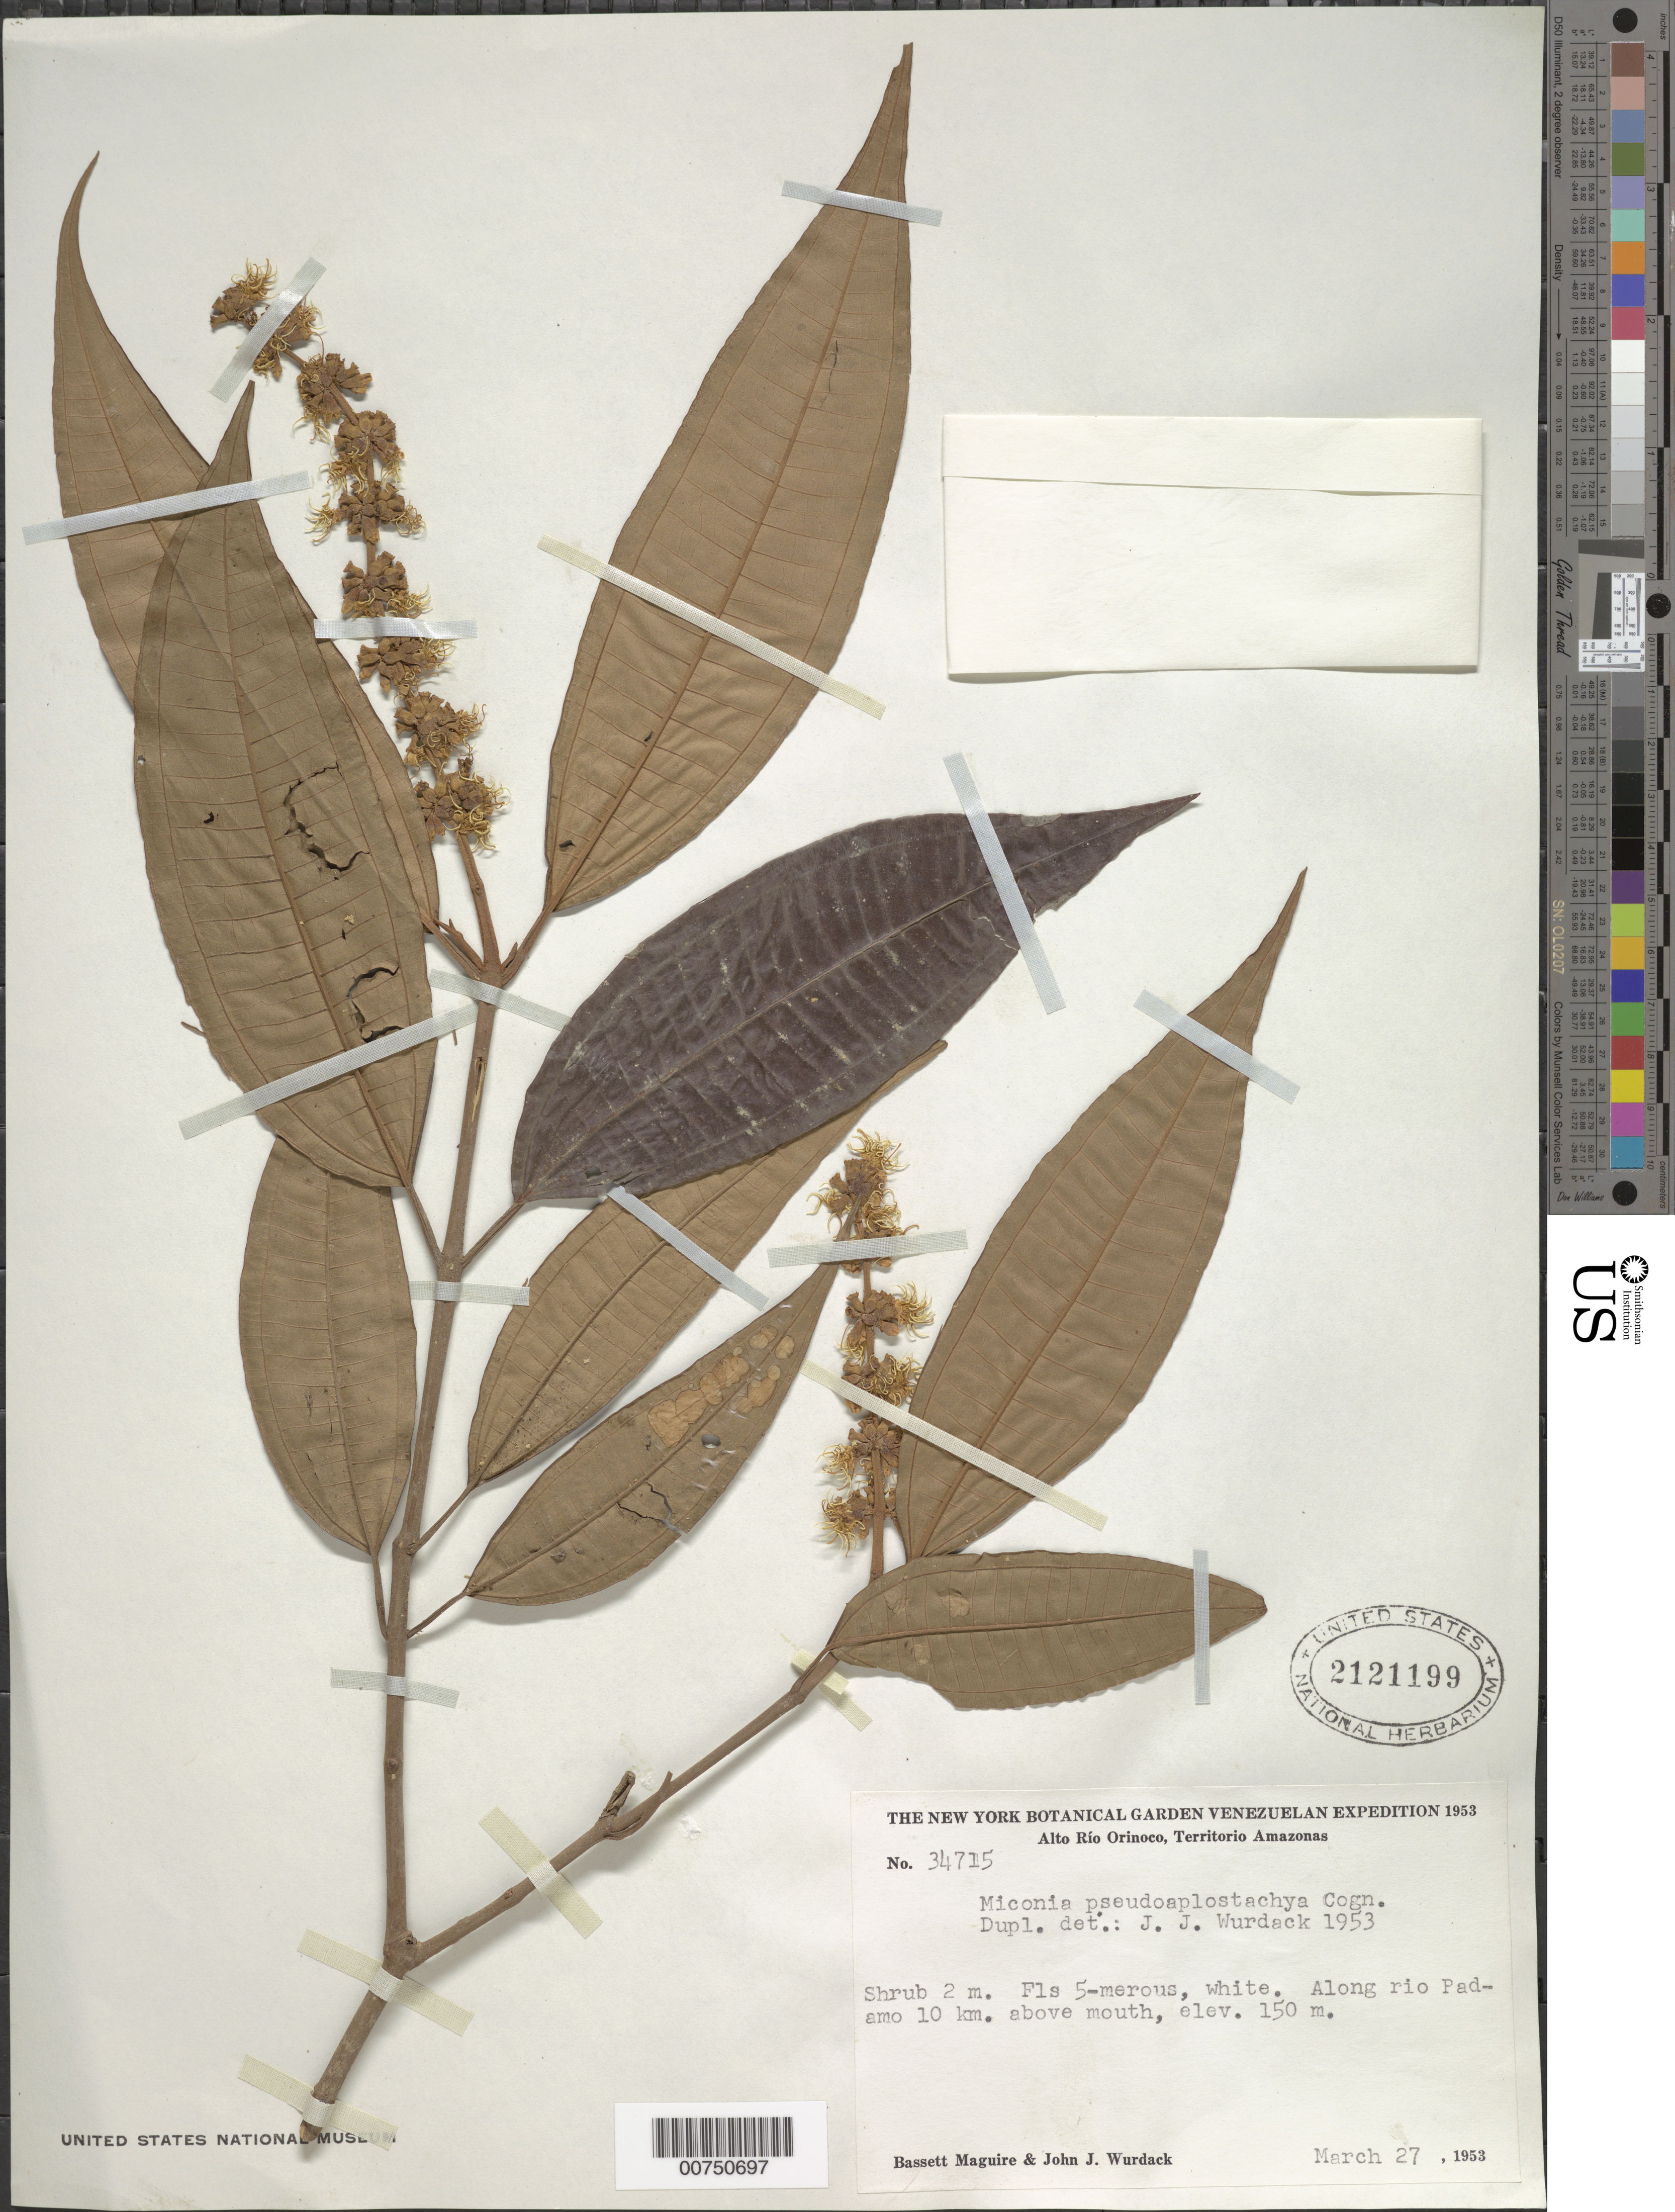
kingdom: Plantae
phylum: Tracheophyta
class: Magnoliopsida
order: Myrtales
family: Melastomataceae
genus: Miconia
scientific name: Miconia pseudoaplostachya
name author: Cogn.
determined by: Wurdack, John J., (US), US (UNITED STATES)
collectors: B. Maguire & J. J. Wurdack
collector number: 34715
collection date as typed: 27-Mar-53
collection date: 1953-03-27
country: Venezuela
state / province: Amazonas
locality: Alto Río Orinoco, Río Padamo, 10 km above mouth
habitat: Along river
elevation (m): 150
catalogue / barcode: US 2121199